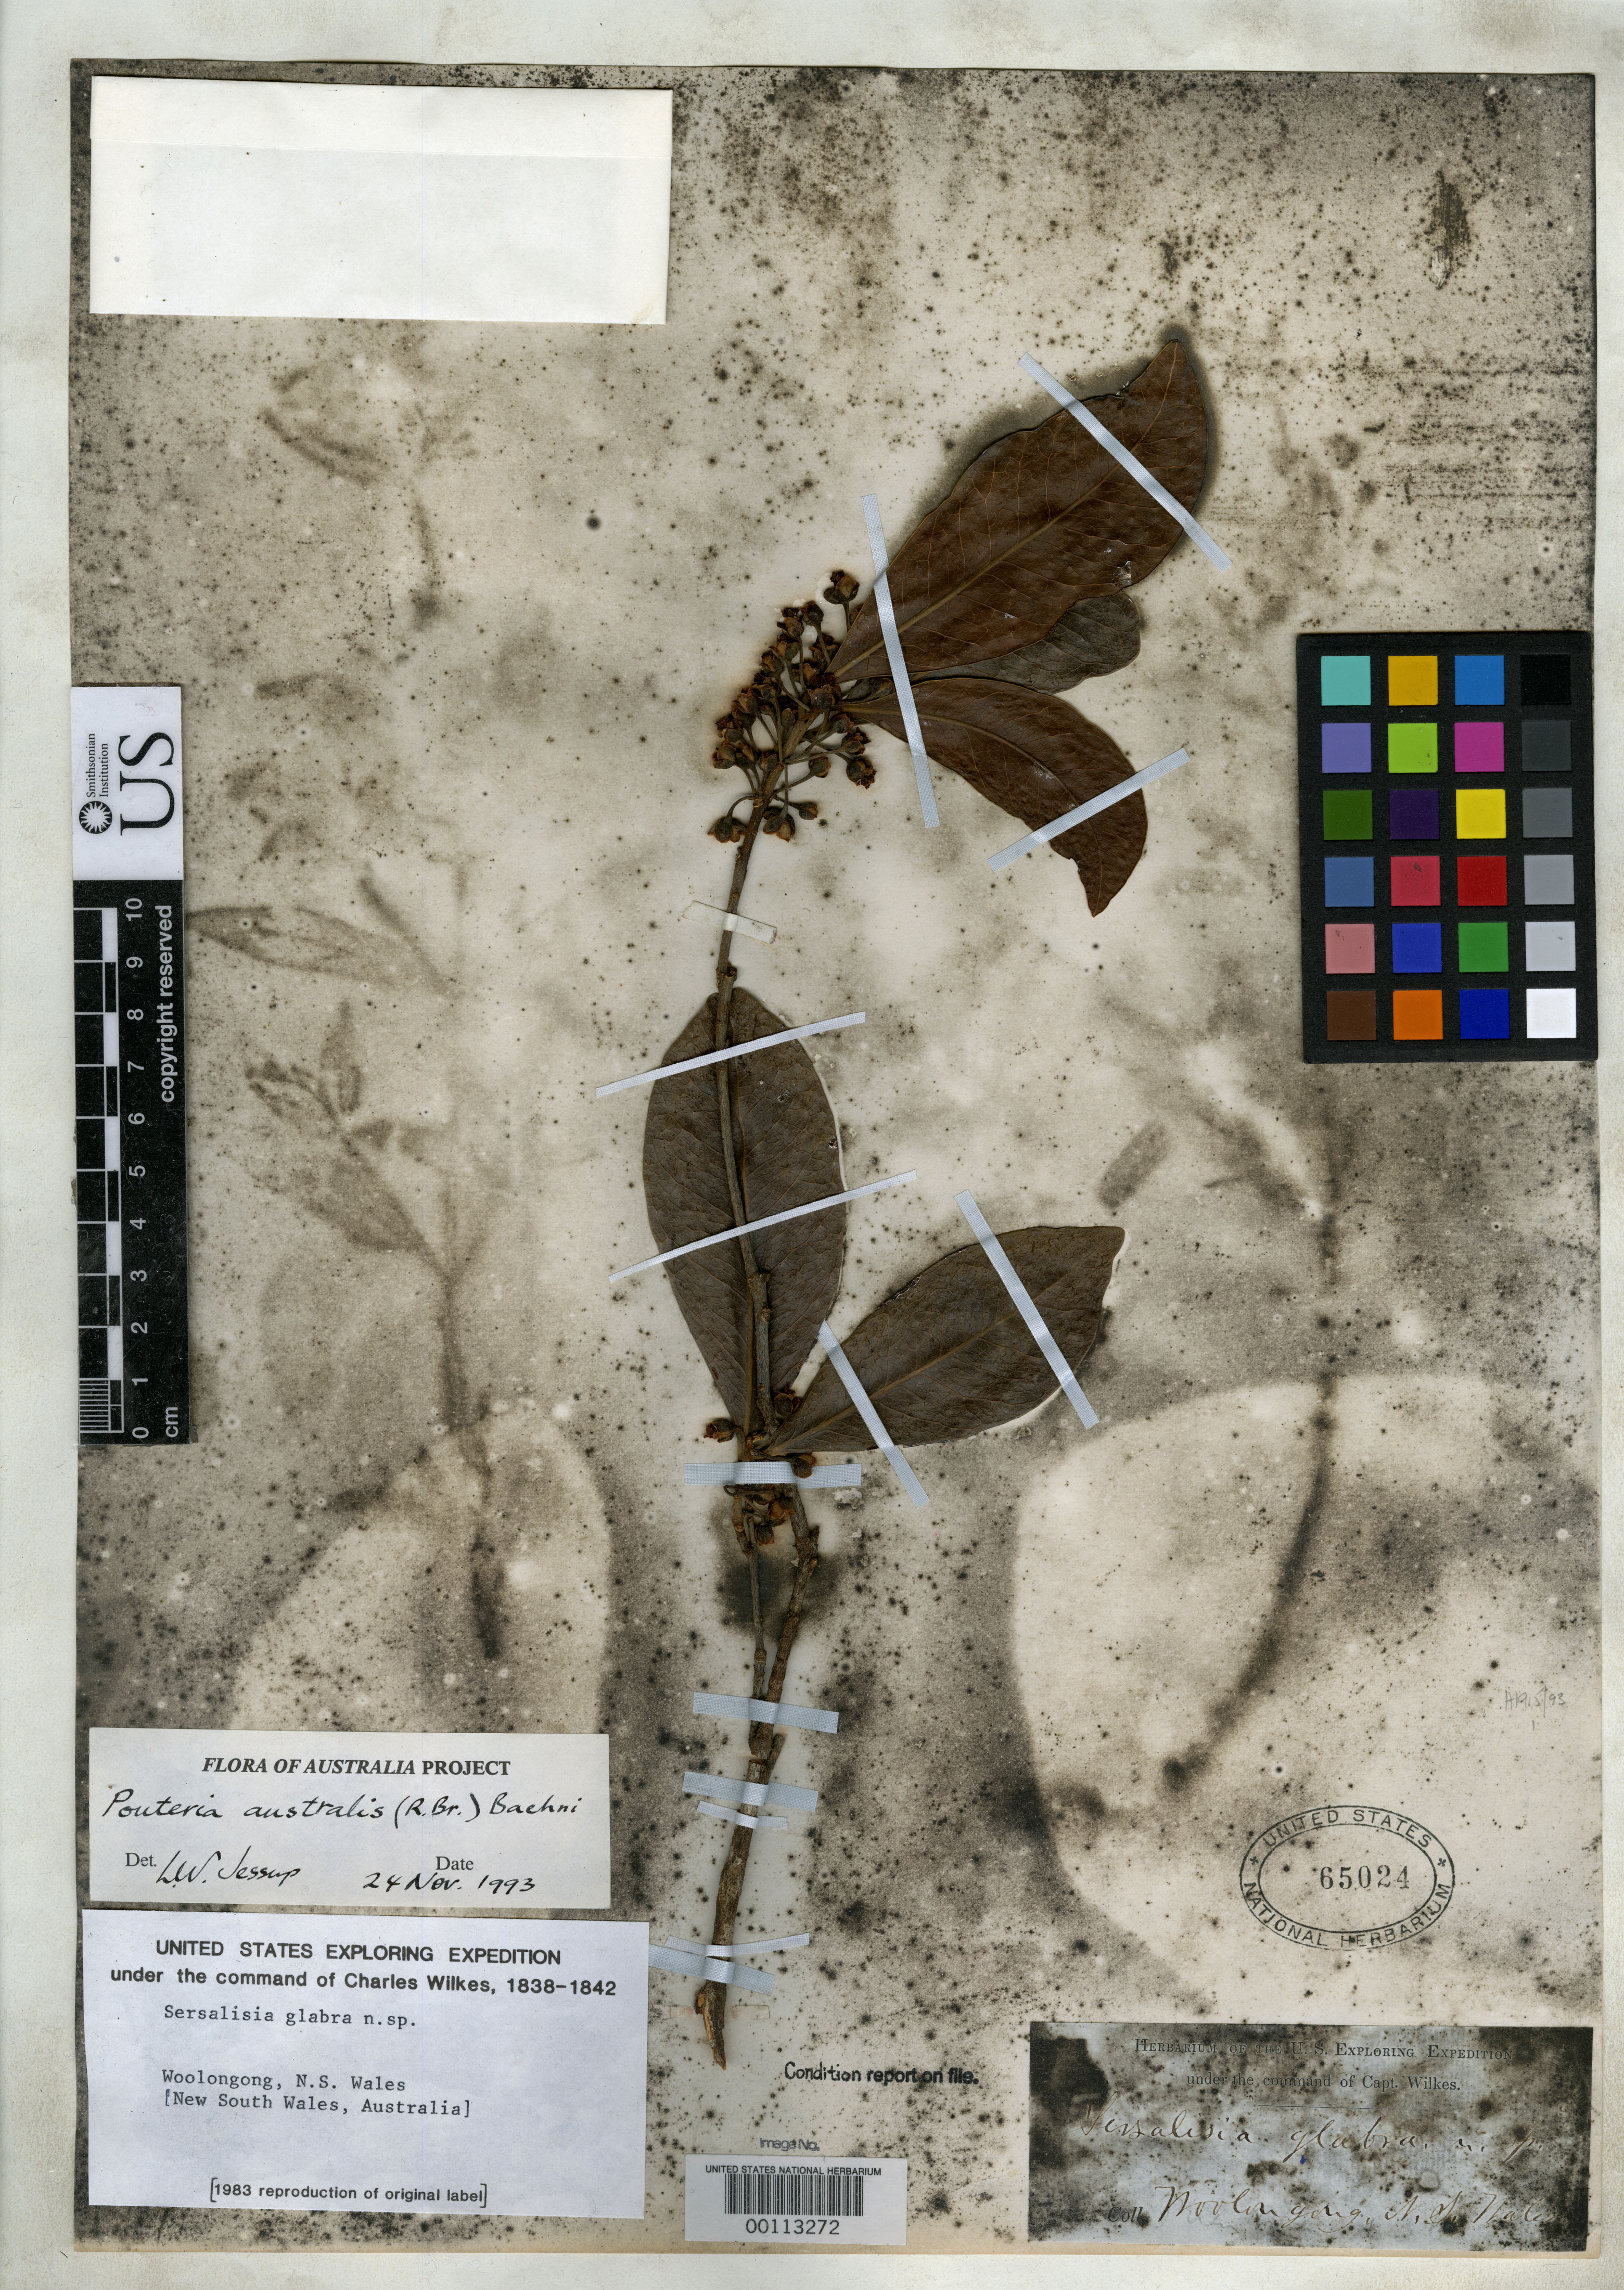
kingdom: Plantae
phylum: Tracheophyta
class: Magnoliopsida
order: Ericales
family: Sapotaceae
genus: Sersalisia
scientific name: Sersalisia glabra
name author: A. Gray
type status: Holotype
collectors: Wilkes Explor. Exped.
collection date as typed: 1838 to -- --- 1842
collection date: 1838/1842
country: Australia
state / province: New South Wales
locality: Woolongong.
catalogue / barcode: US 65024